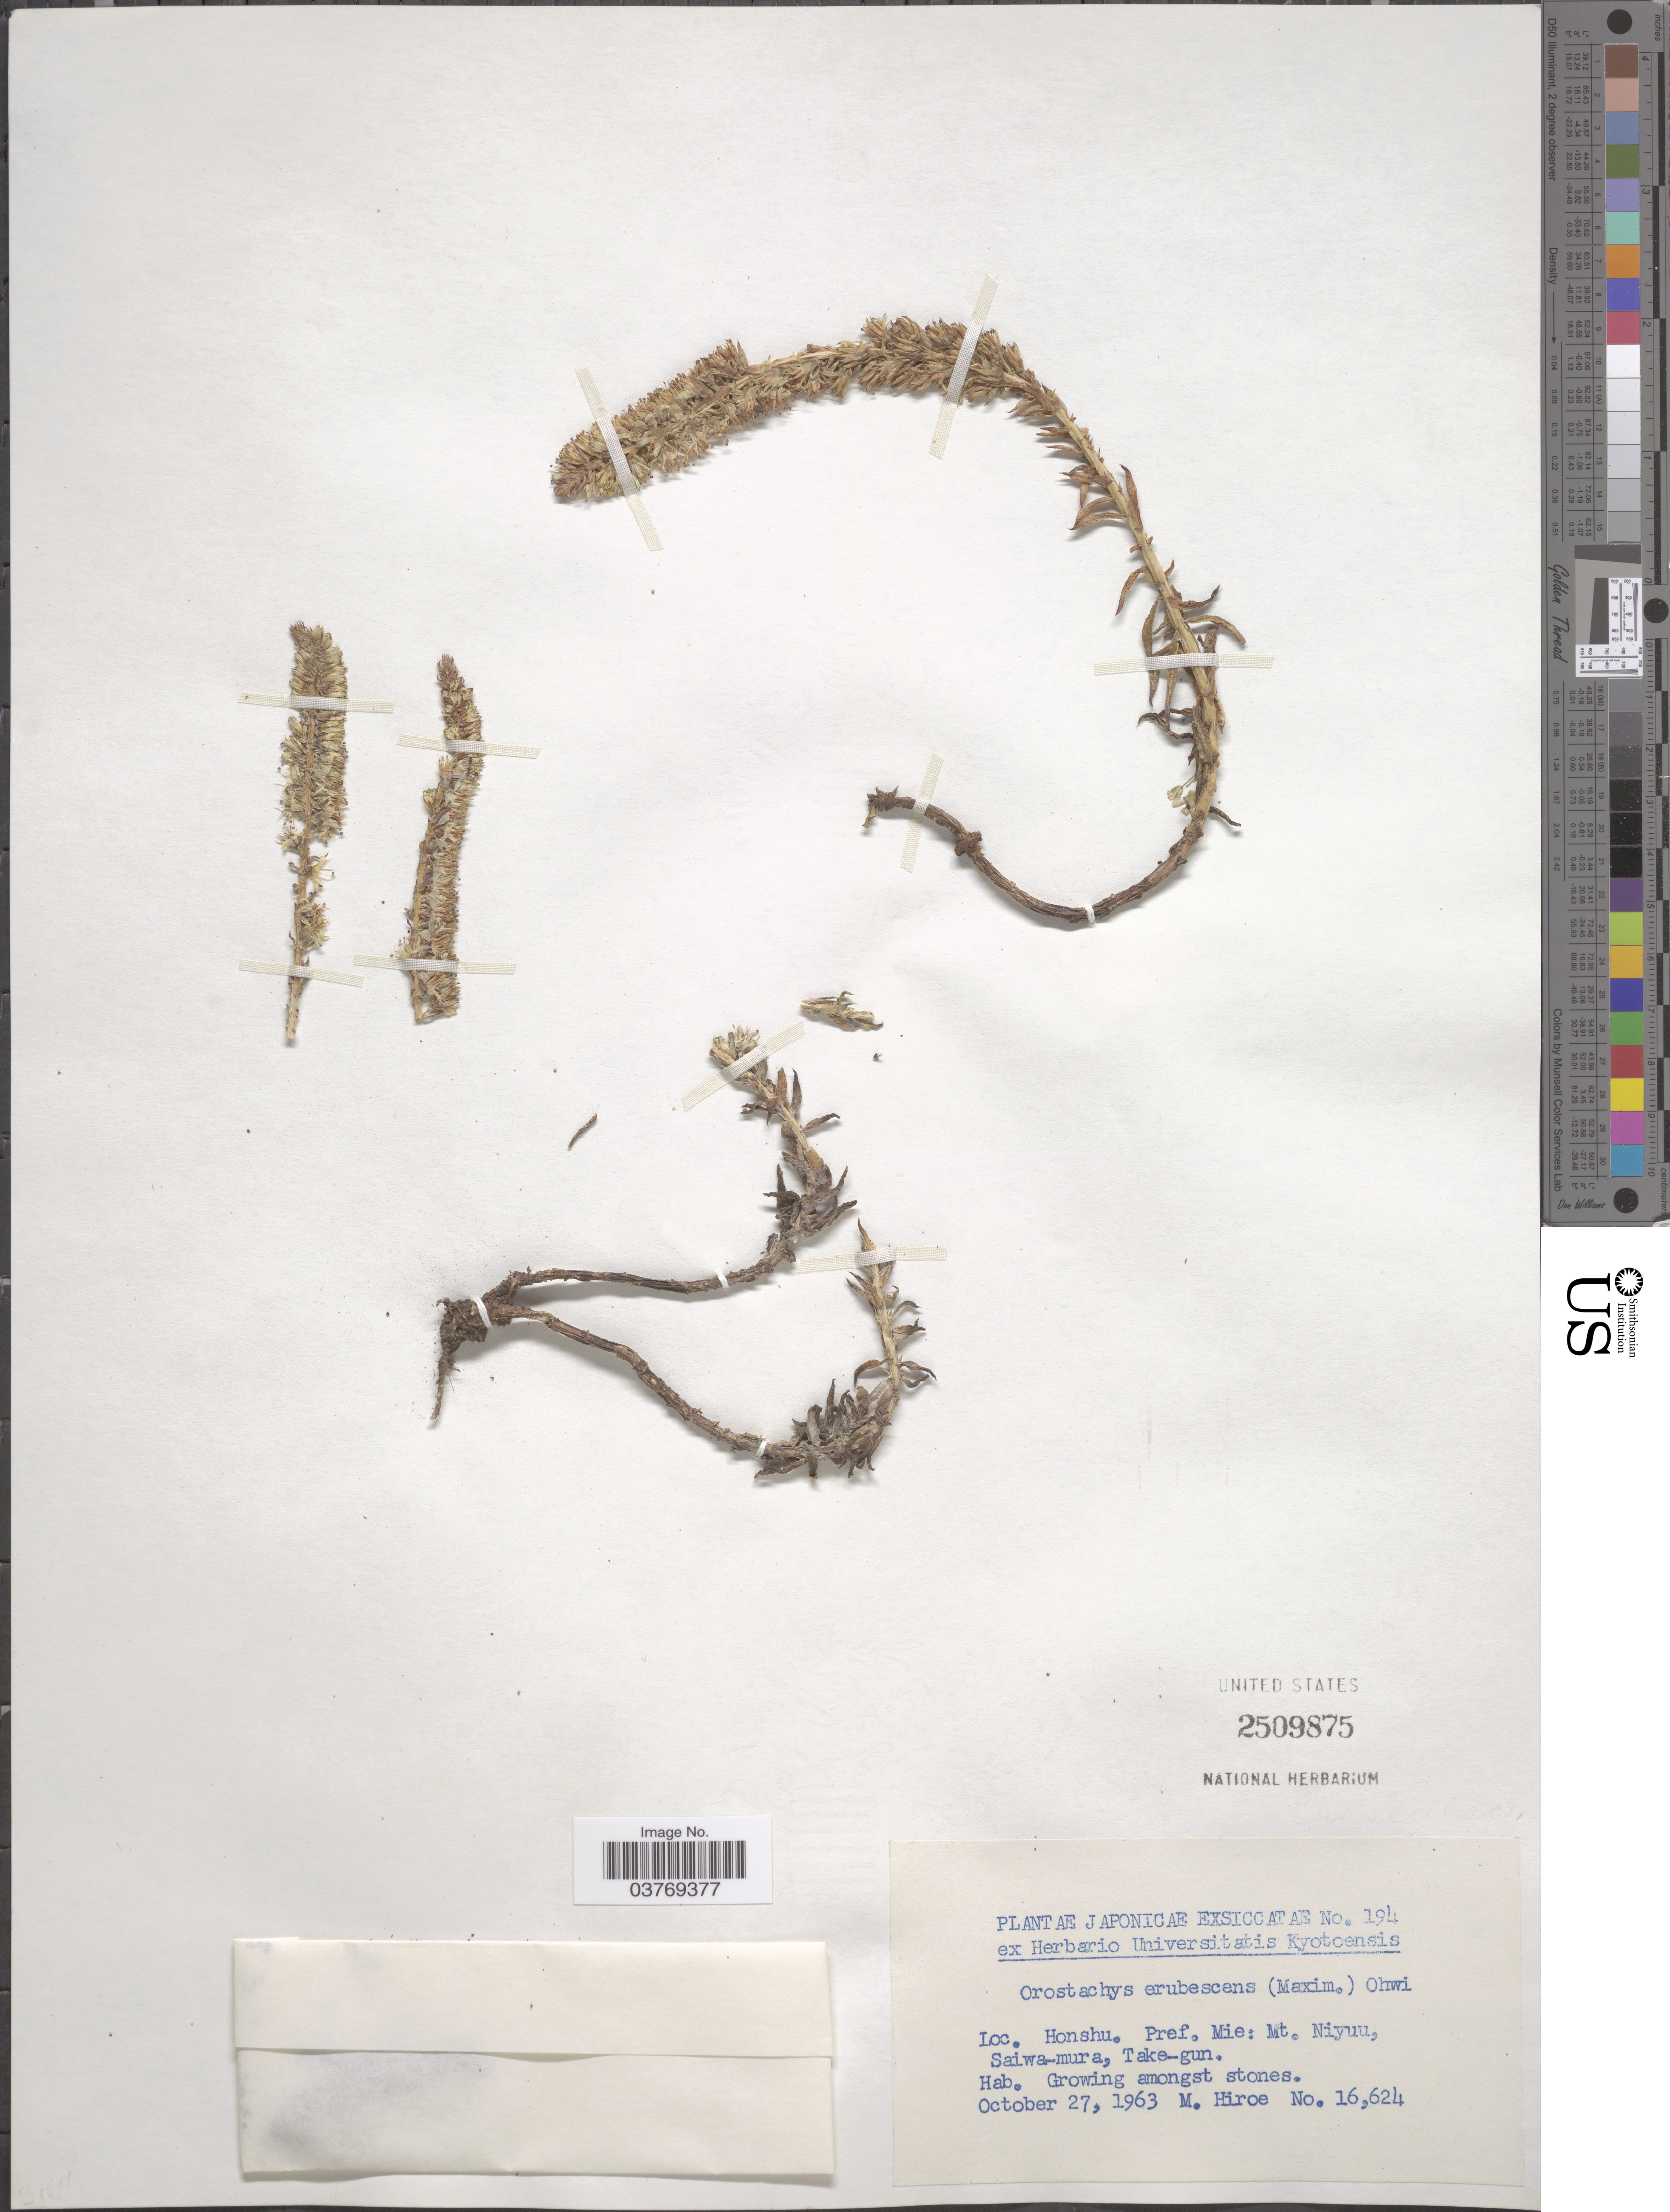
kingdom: Plantae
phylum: Tracheophyta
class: Magnoliopsida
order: Saxifragales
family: Crassulaceae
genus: Cotyledon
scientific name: Cotyledon erubescens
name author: (Maxim.) Franch. & Sav.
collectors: M. Hiroe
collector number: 16624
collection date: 1963-10-27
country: Japan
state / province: Mie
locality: Honshu. Pref. Mie: Mt. Niyuu, Saiwa-mura, Take-gun.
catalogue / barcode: US 2509875